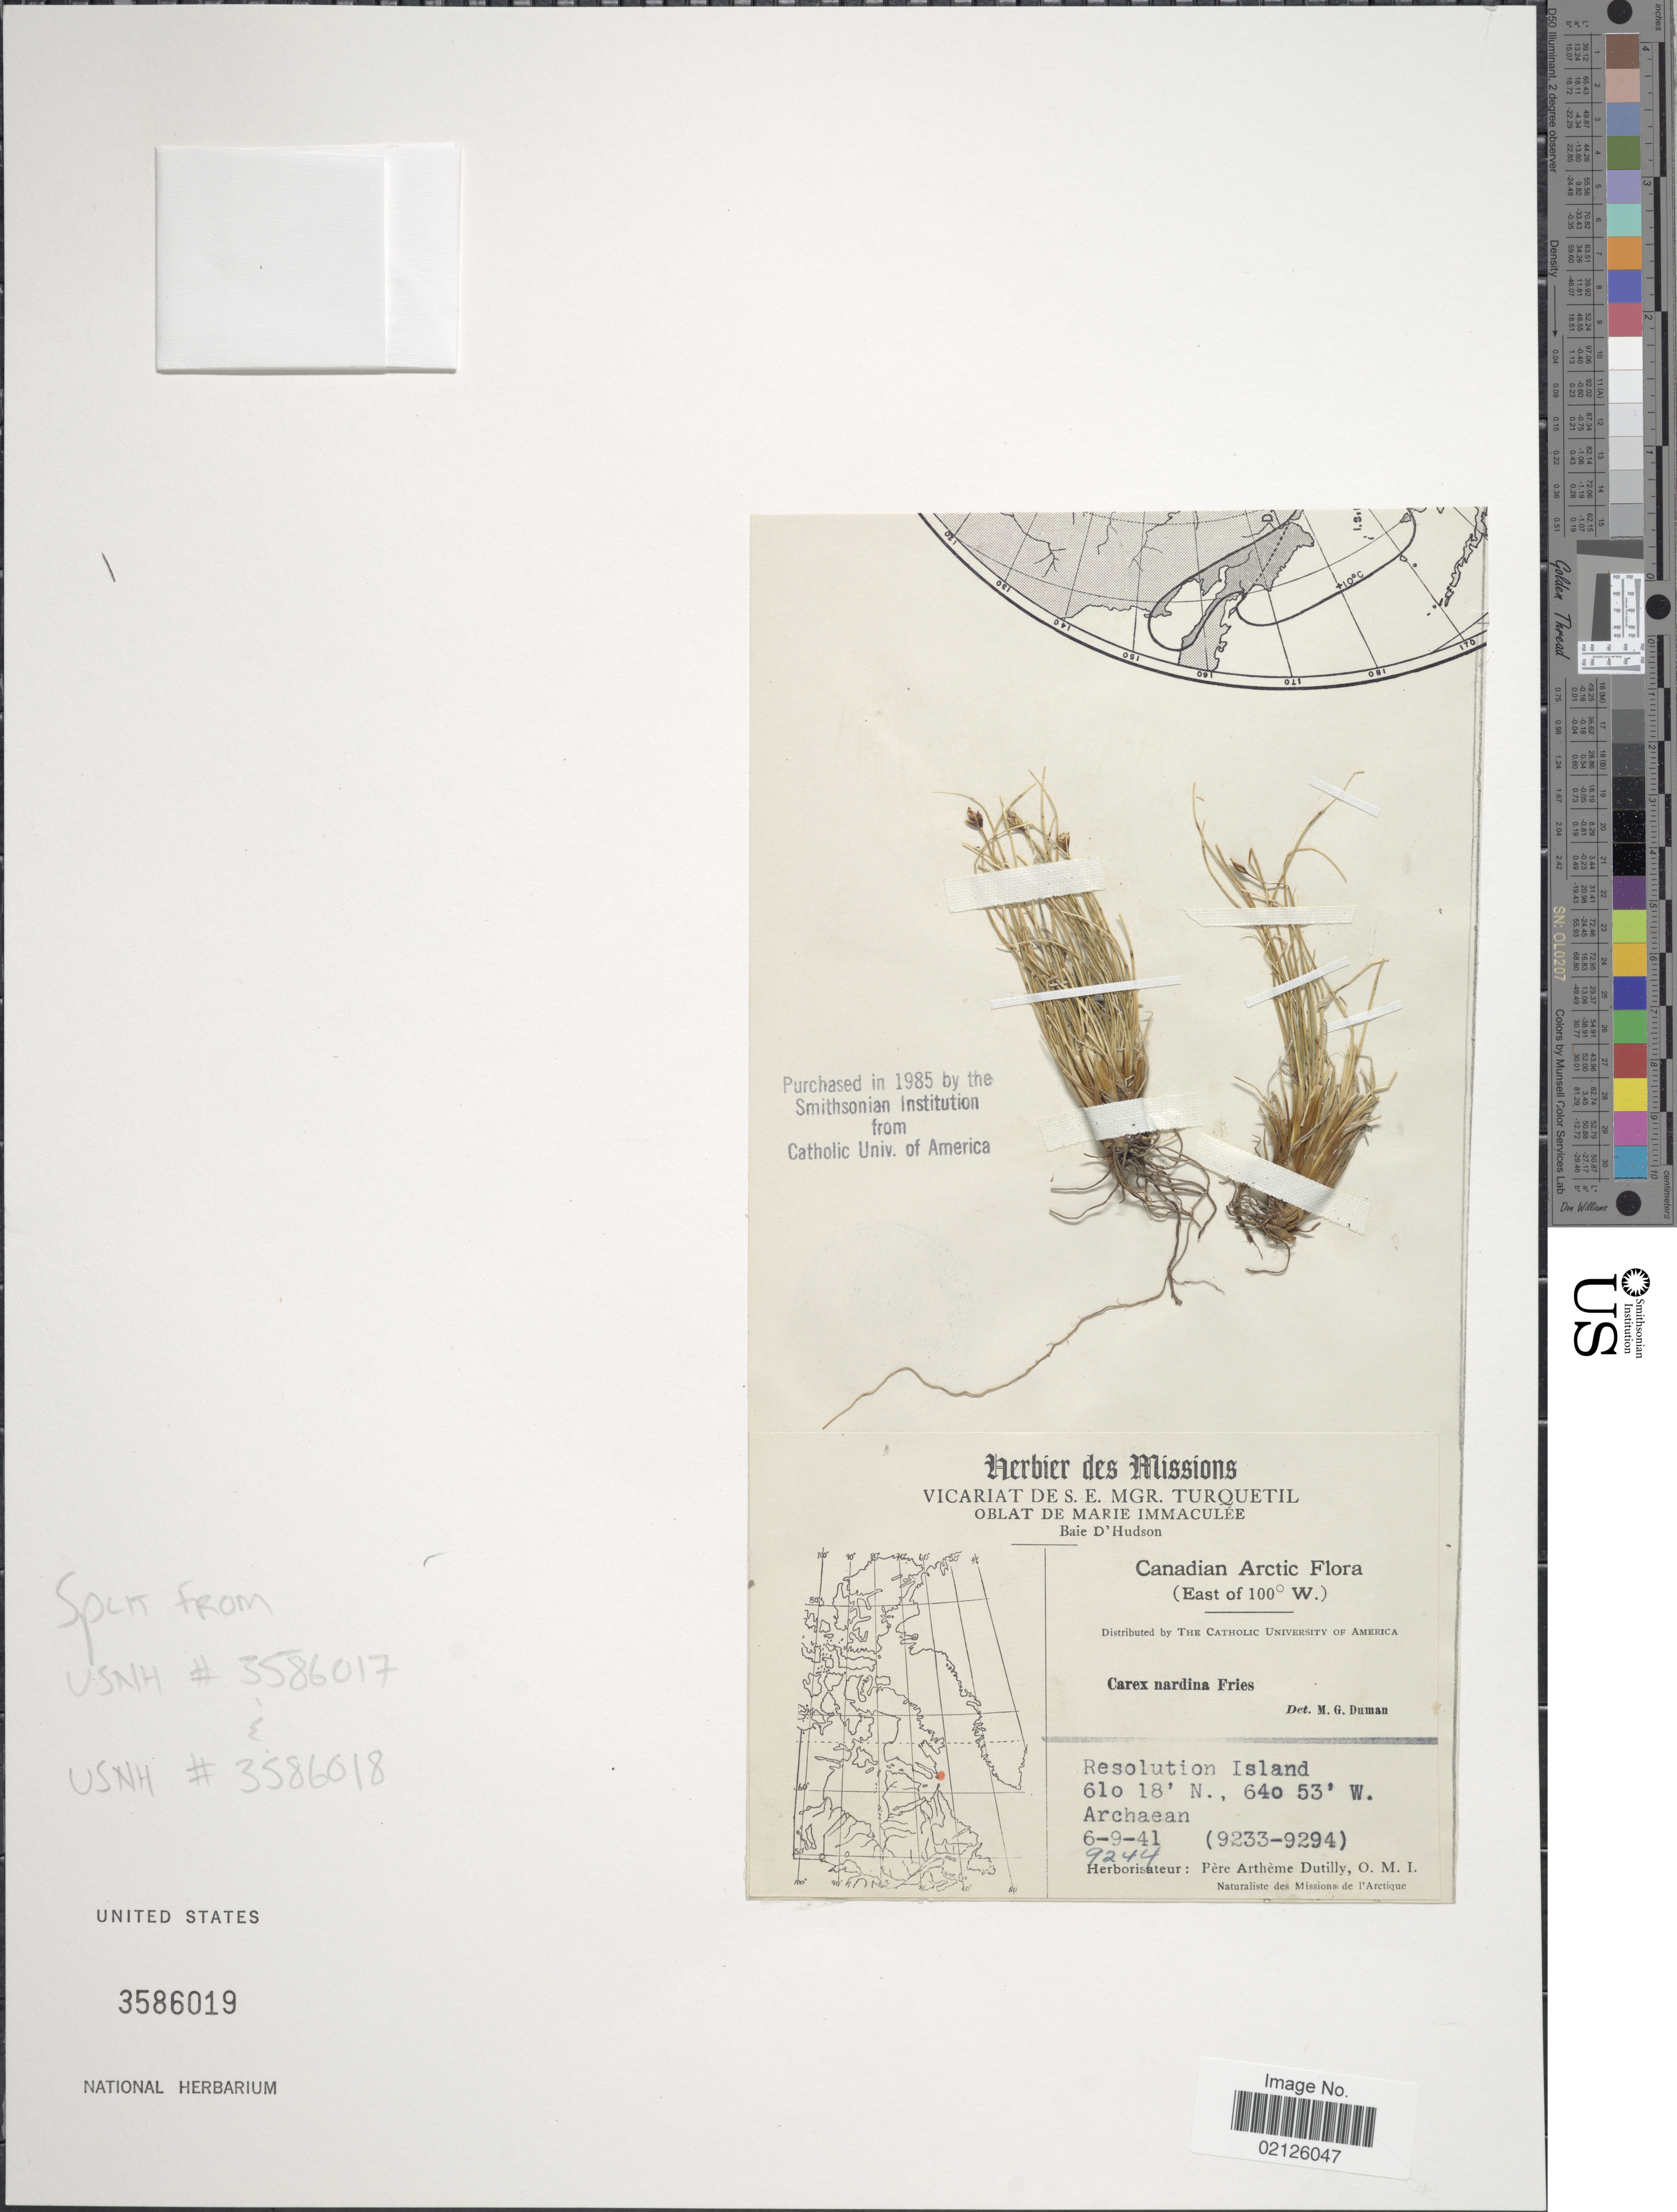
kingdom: Plantae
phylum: Tracheophyta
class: Liliopsida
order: Poales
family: Cyperaceae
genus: Carex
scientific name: Carex nardina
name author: (Hornem.) Fr.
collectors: P. Dutilly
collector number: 9244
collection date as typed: Transcribed d/m/y: 6/9/41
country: Canada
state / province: Nunavut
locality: Canadian Arctic (East of 100° W), Resolution Island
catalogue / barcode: US 3586019